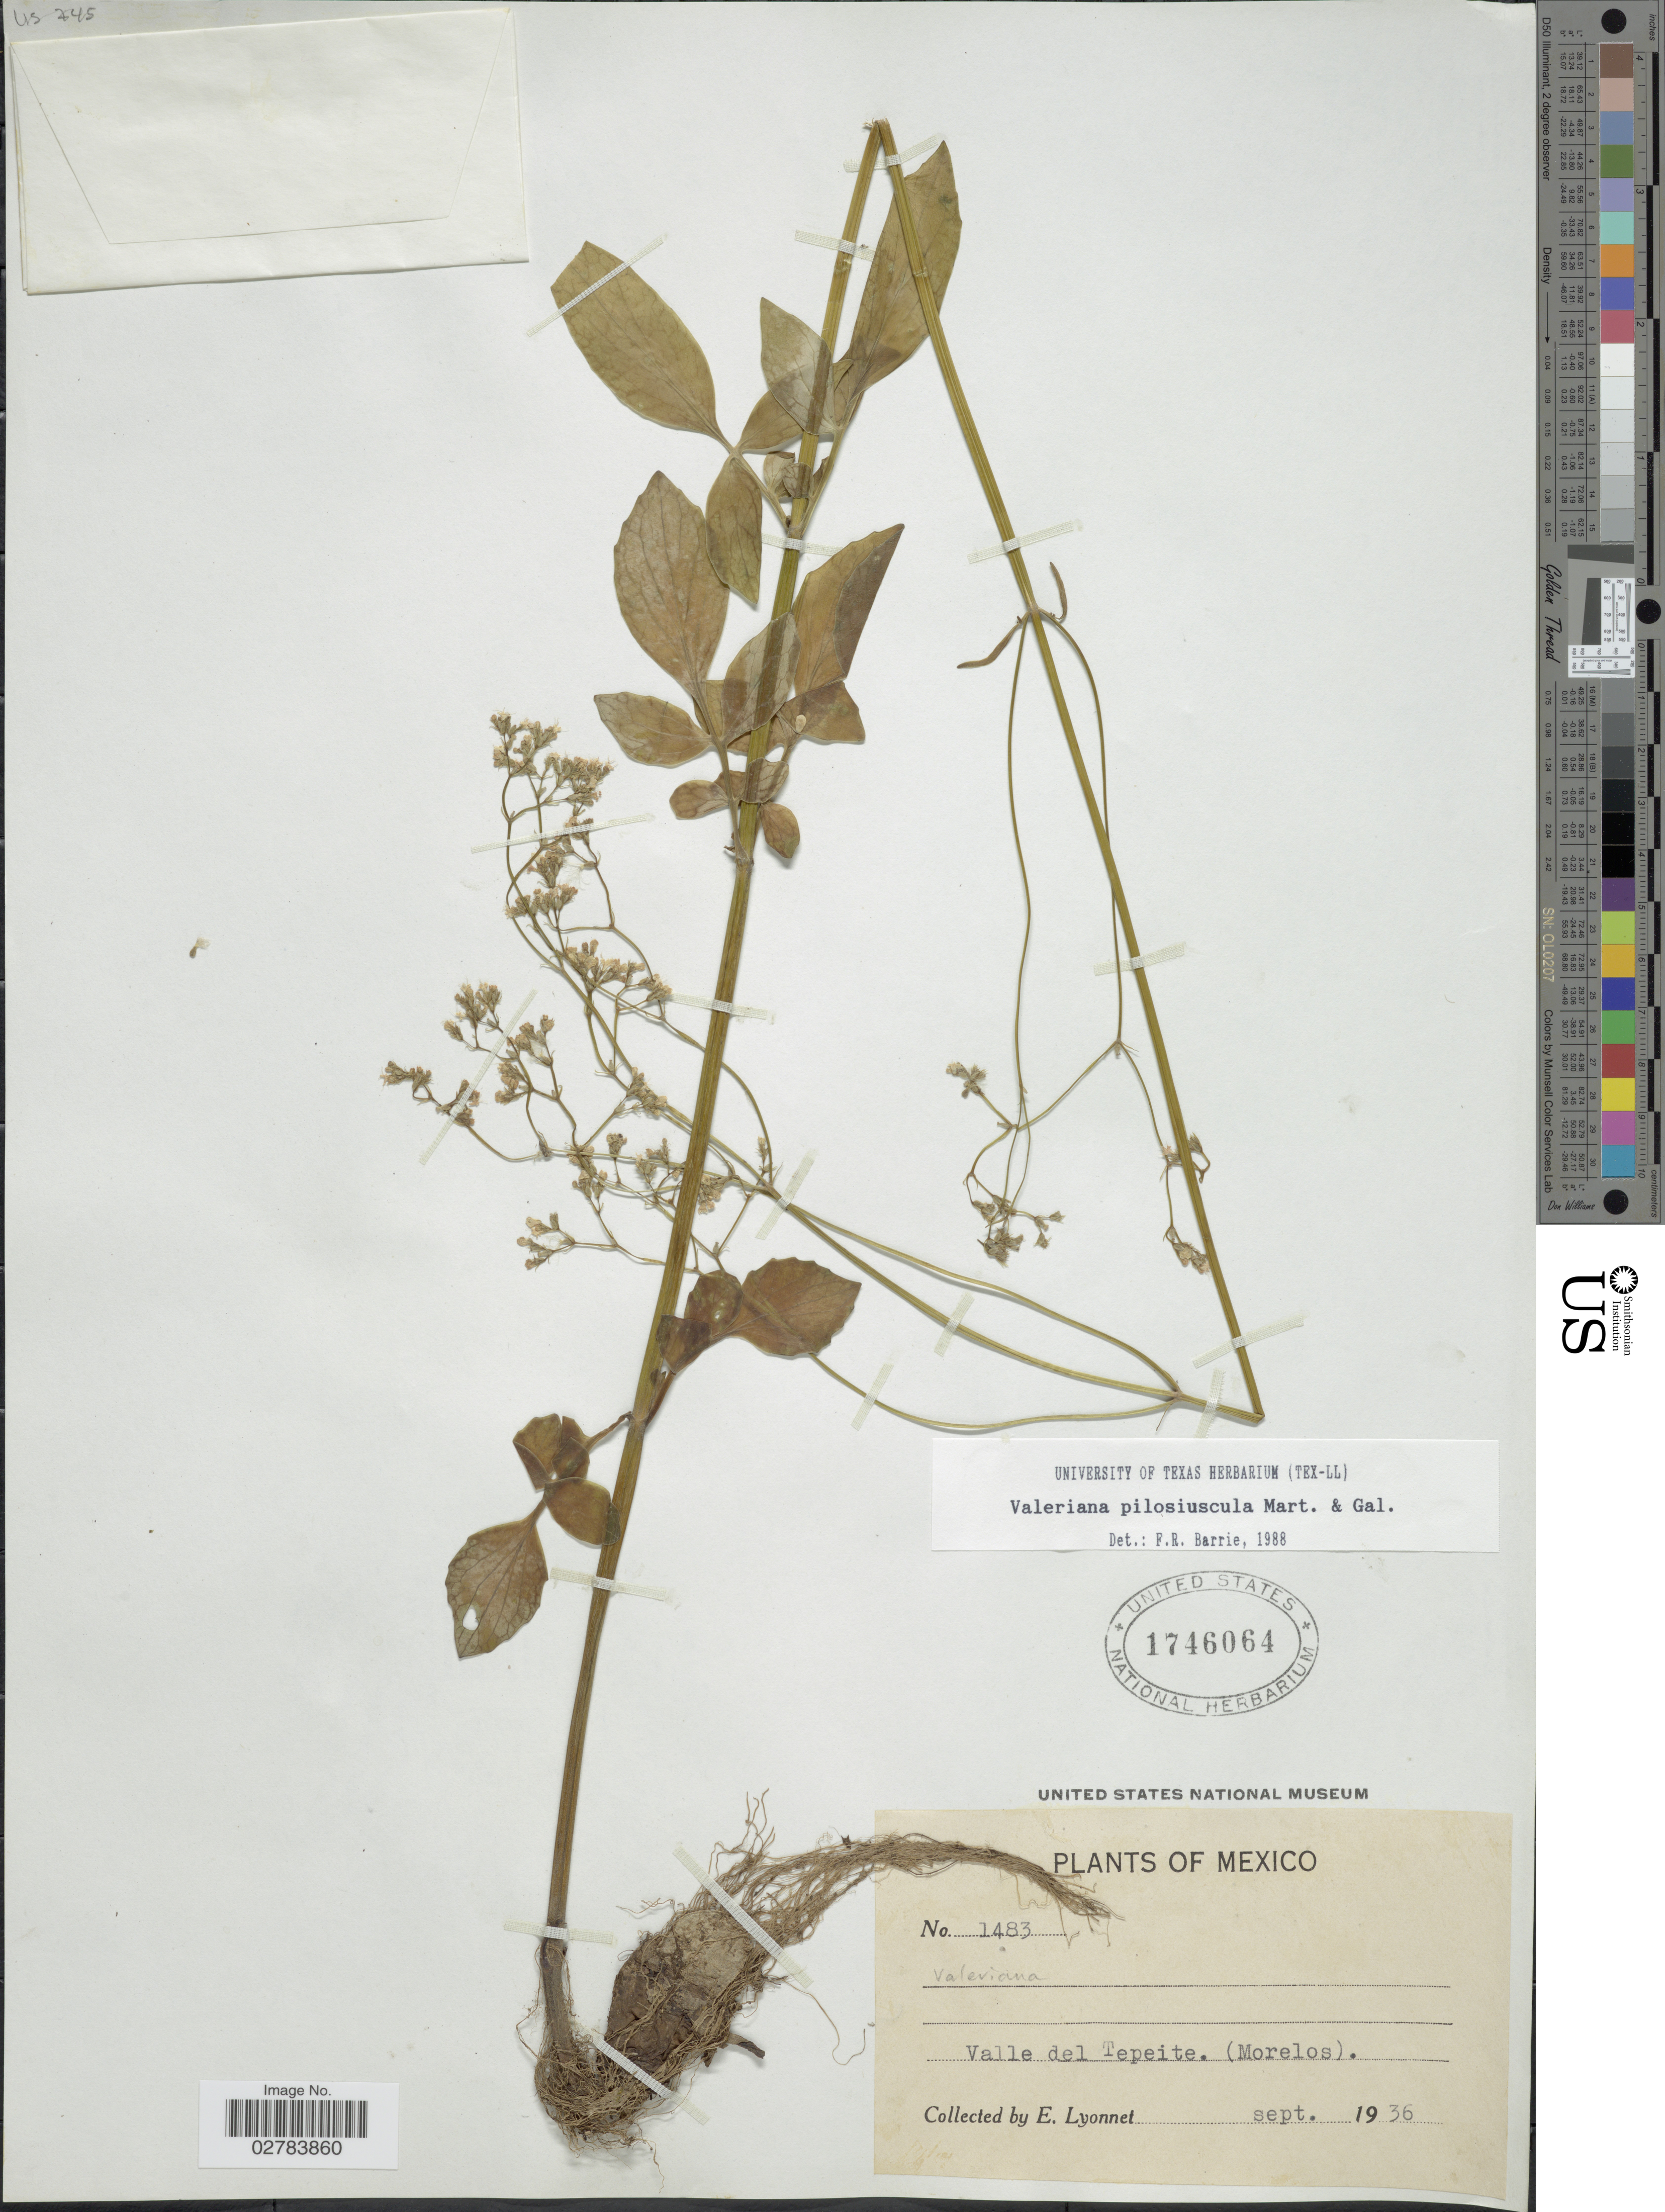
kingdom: Plantae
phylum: Tracheophyta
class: Magnoliopsida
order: Dipsacales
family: Caprifoliaceae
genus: Valeriana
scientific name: Valeriana pilosiuscula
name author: M. Martens & Galeotti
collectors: E. Lyonnet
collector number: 1483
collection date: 1936-09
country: Mexico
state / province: Morelos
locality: Valle del Tepeite.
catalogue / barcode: US 1746064